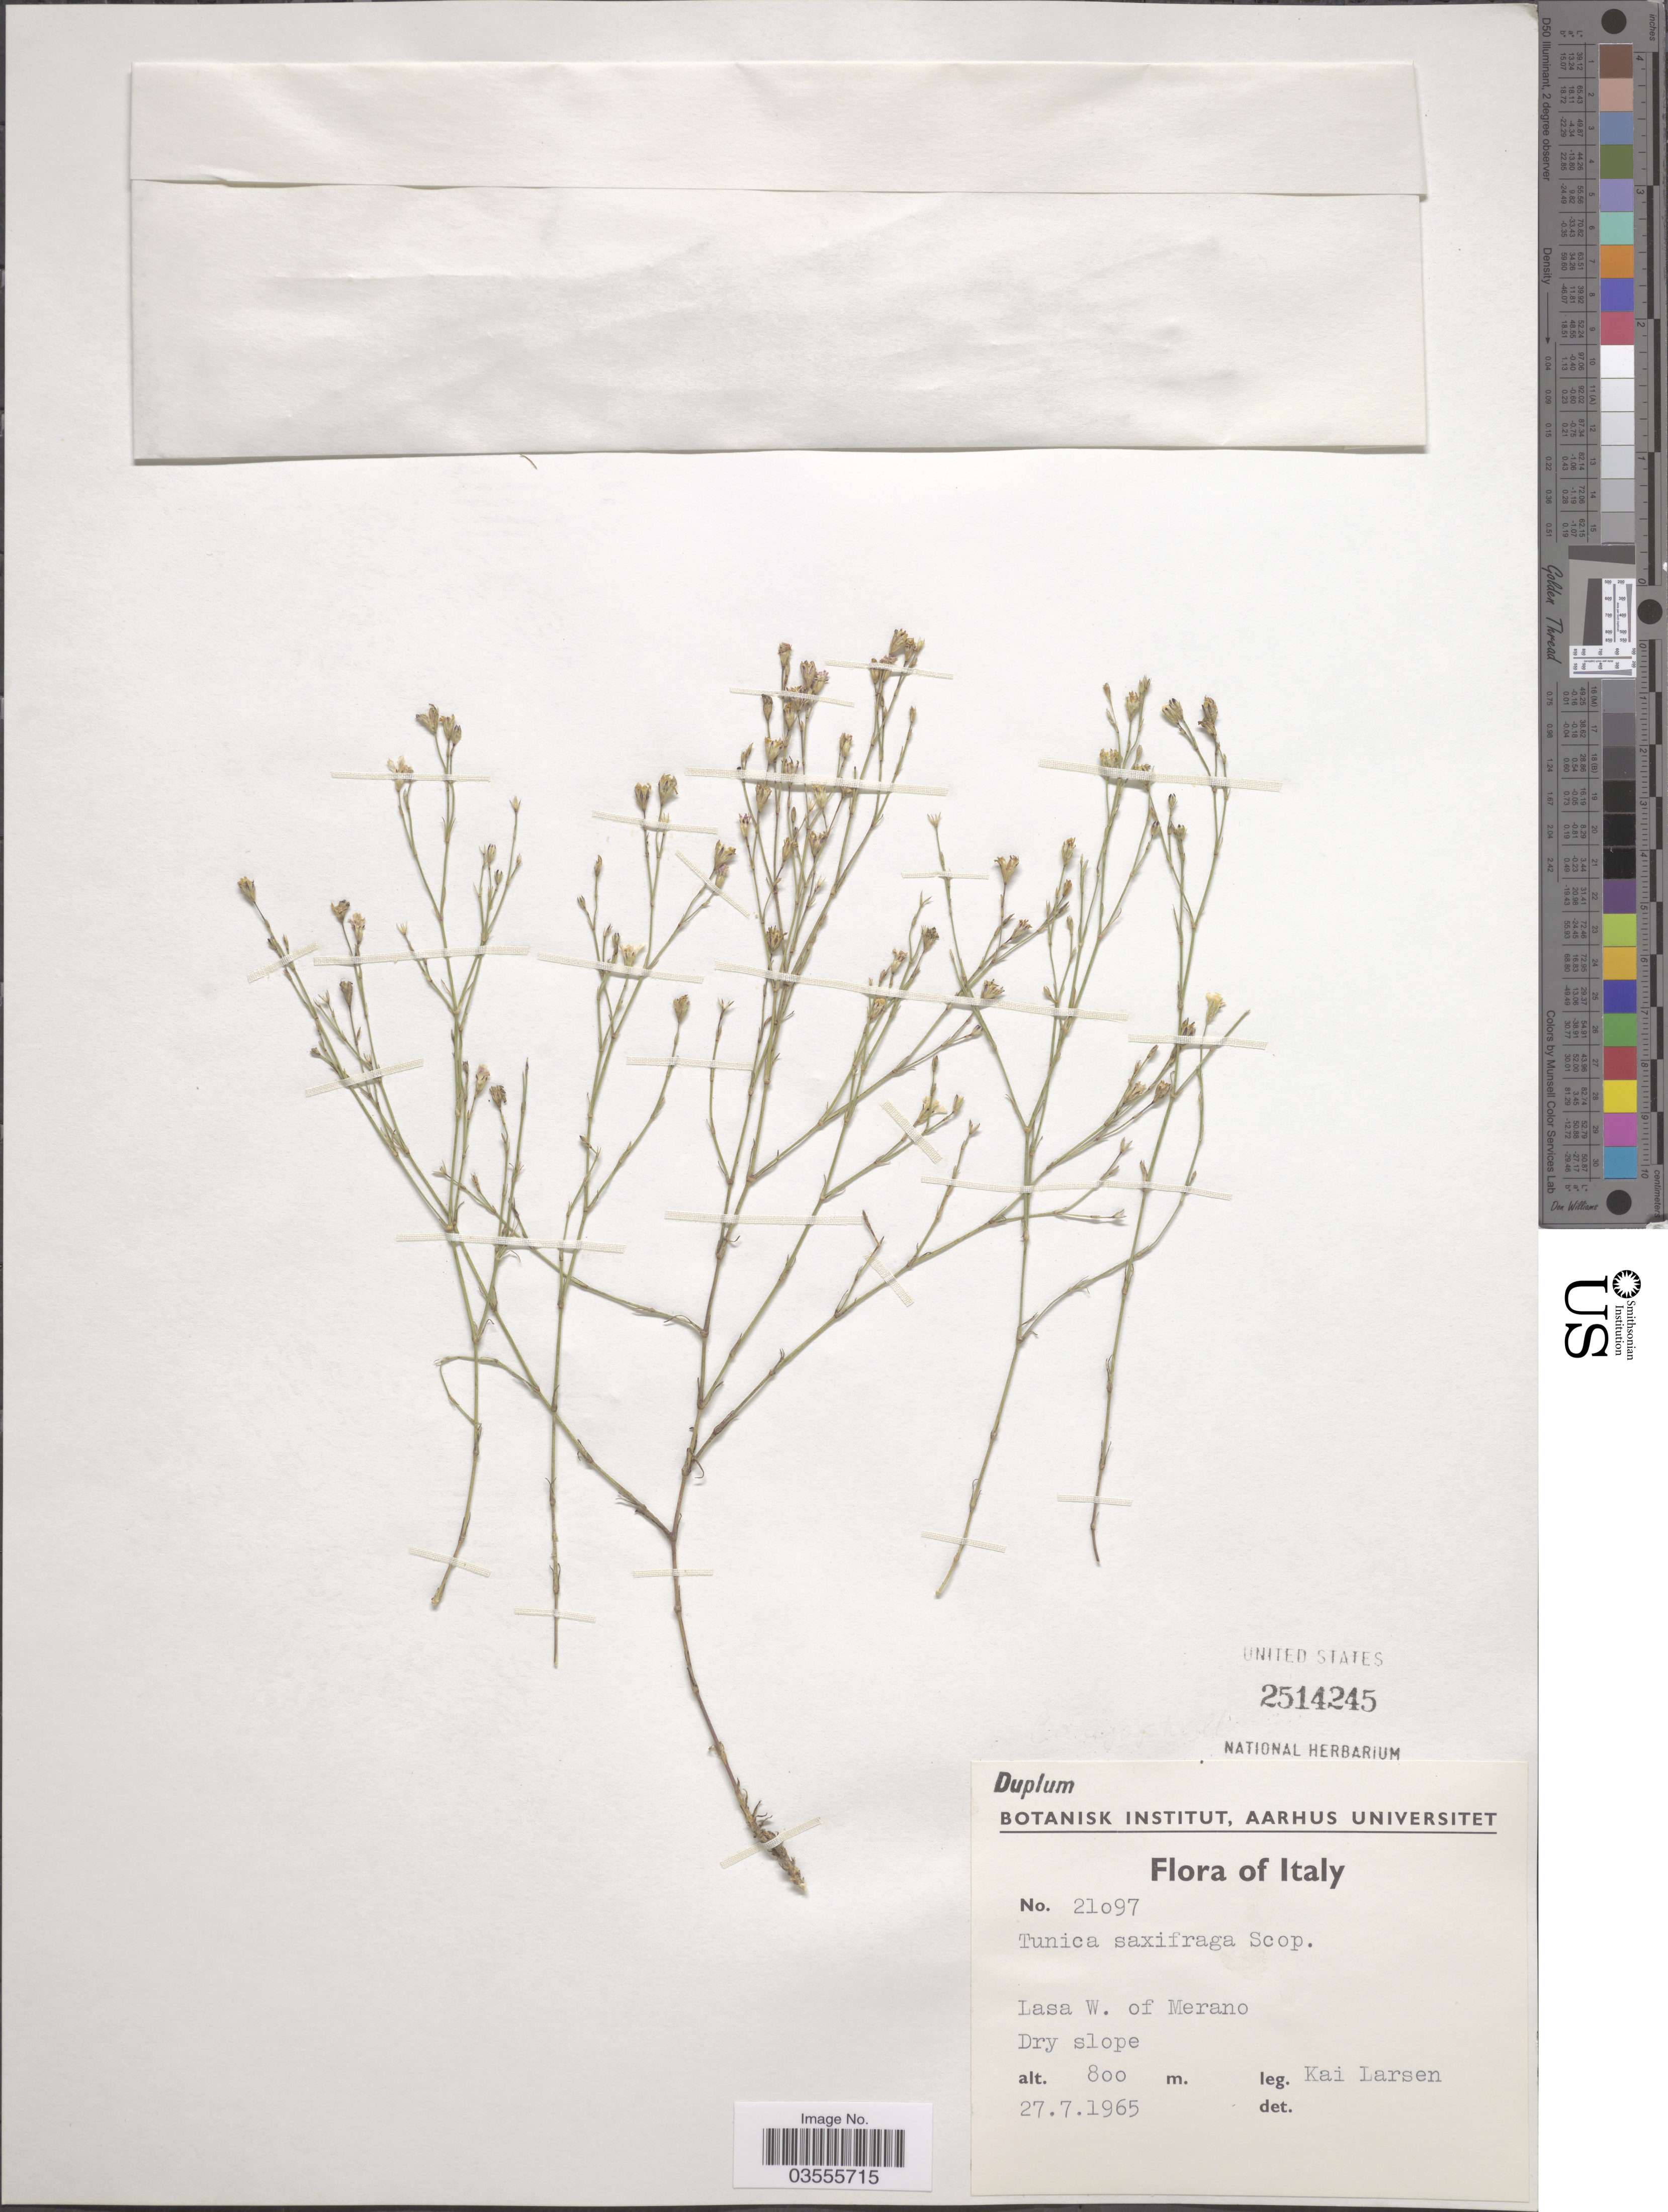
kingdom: Plantae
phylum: Tracheophyta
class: Magnoliopsida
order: Caryophyllales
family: Caryophyllaceae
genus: Petrorhagia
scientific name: Petrorhagia saxifraga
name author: (L.) Link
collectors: K. Larsen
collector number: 21097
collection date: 1965-07-27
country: Italy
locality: Lasa W. of Merano.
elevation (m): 800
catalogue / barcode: US 2514245